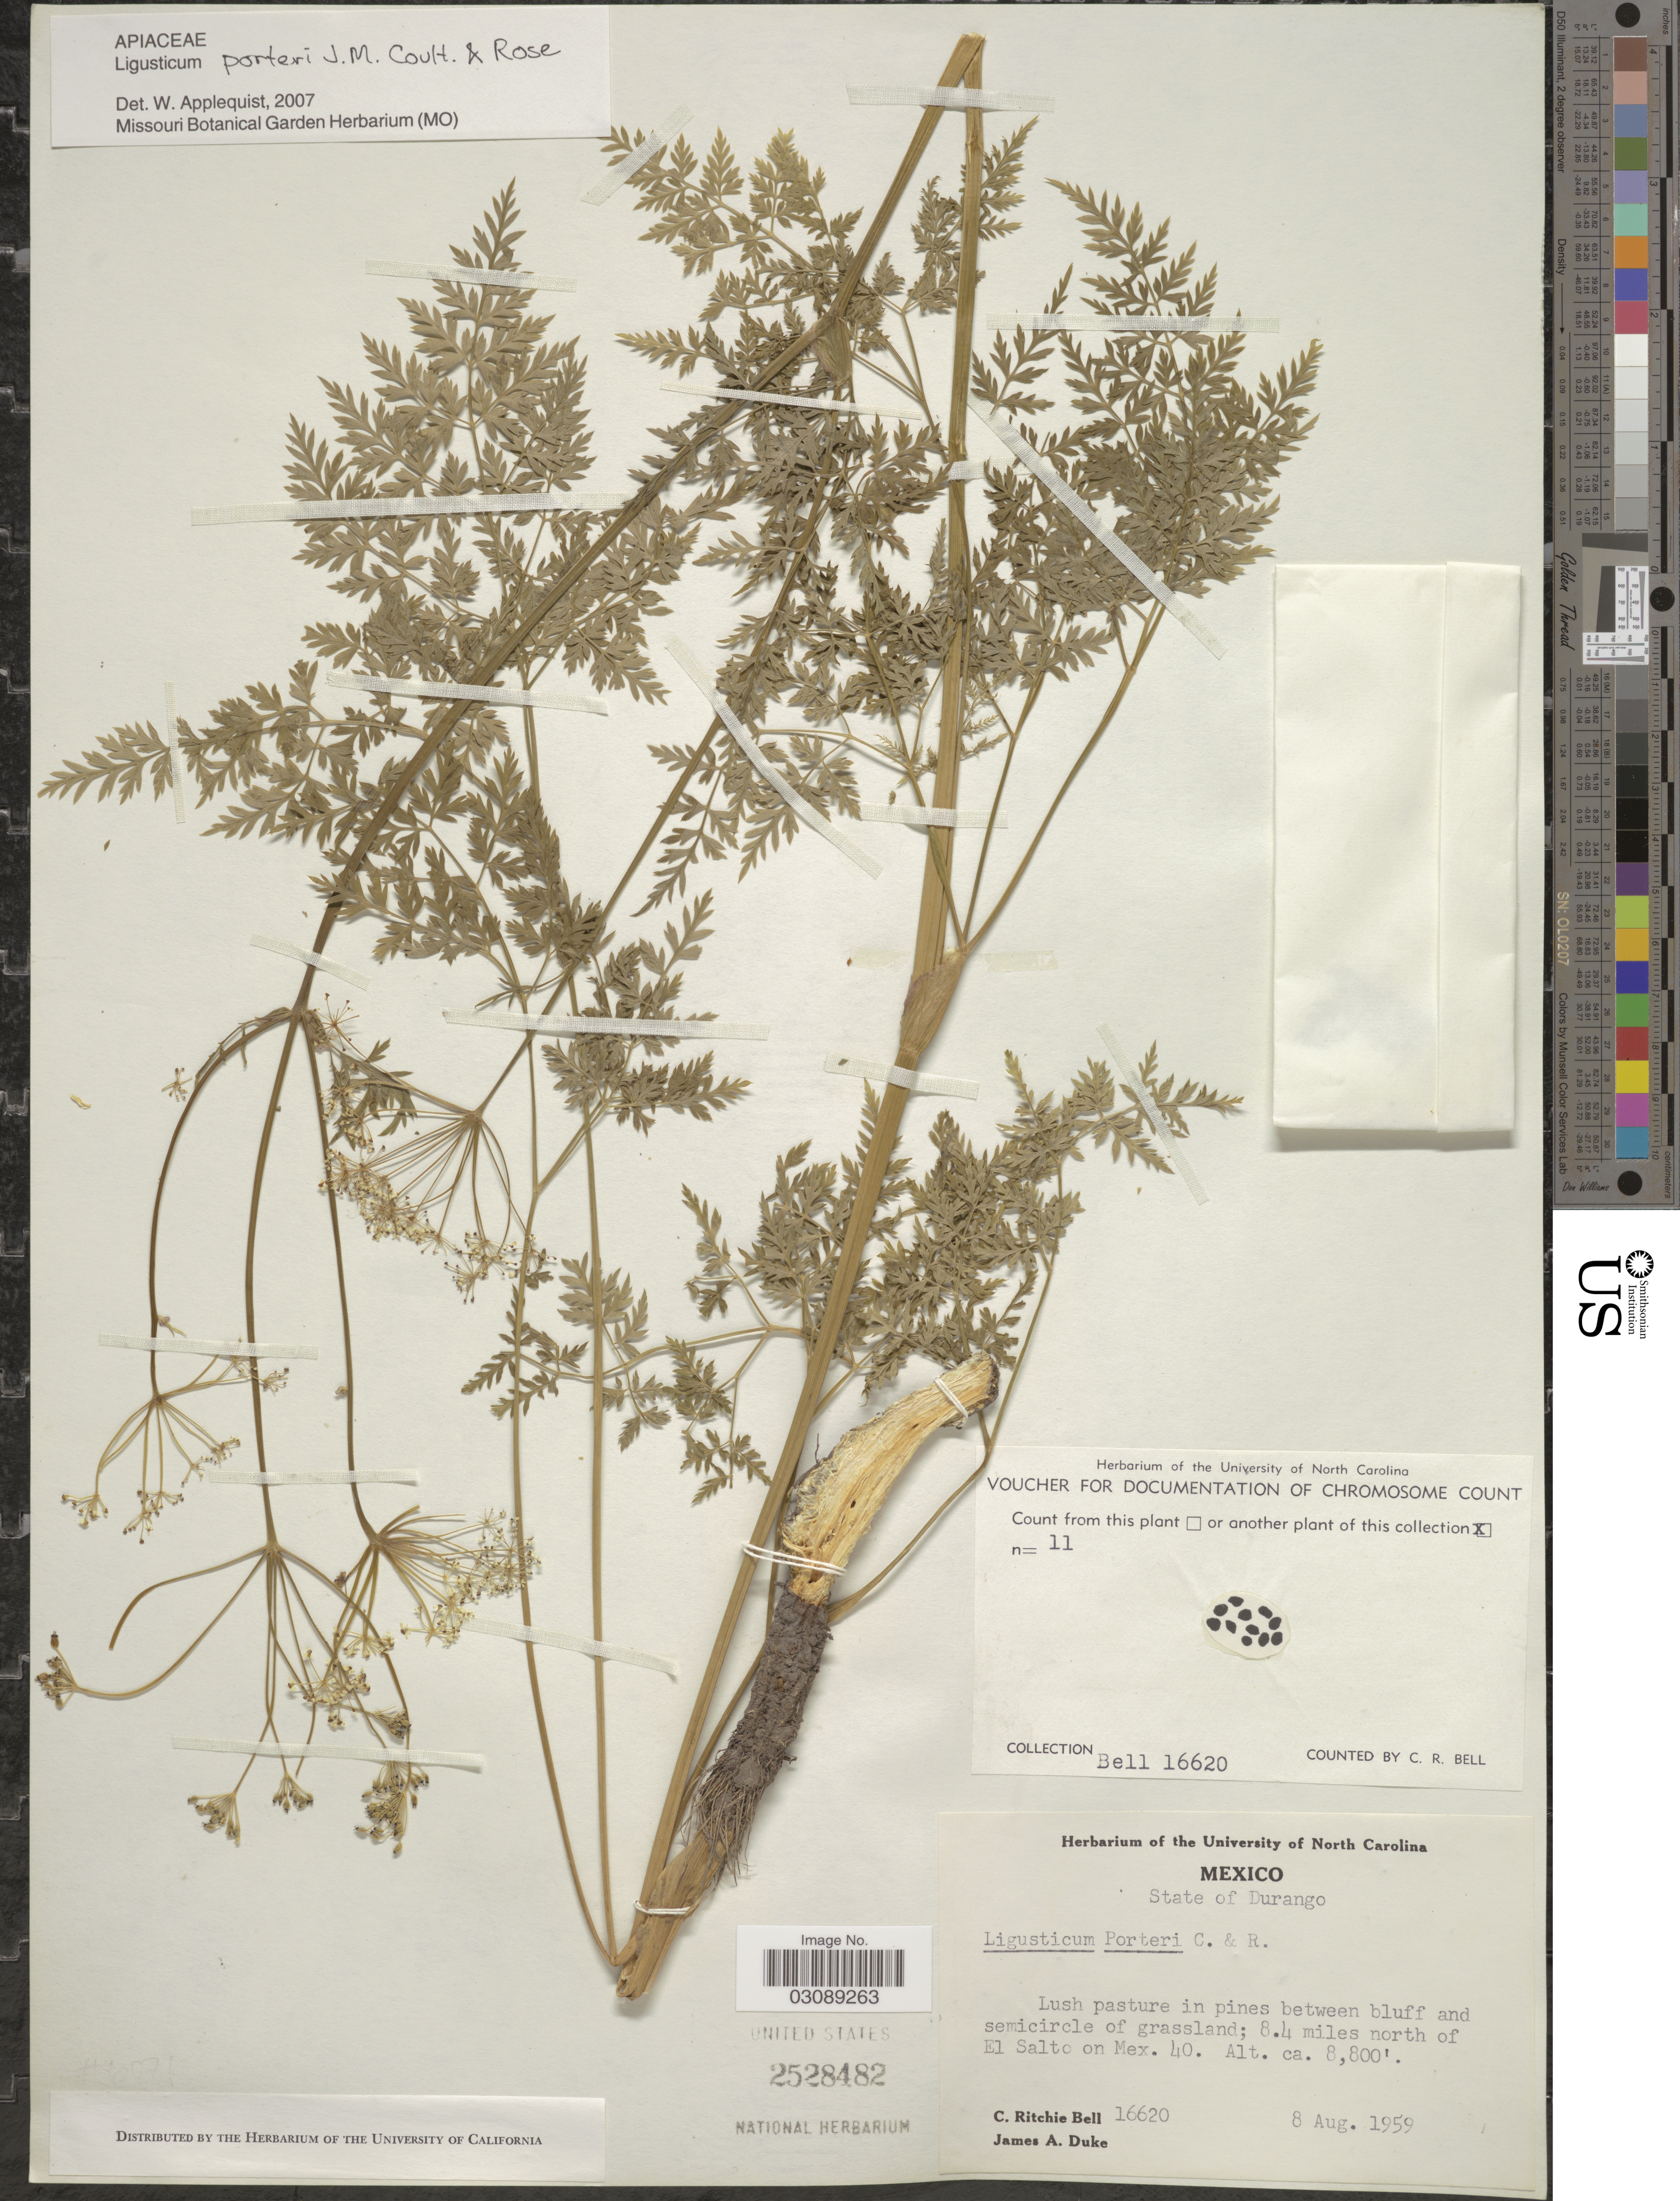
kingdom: Plantae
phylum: Tracheophyta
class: Magnoliopsida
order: Apiales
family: Apiaceae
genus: Ligusticum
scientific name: Ligusticum porteri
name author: J.M. Coult. & Rose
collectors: C. R. Bell & J. A. Duke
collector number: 16620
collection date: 1959-08-08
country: Mexico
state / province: Durango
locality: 8.4 miles north of El Salto on Mex. 40.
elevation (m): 2682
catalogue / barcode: US 2528482